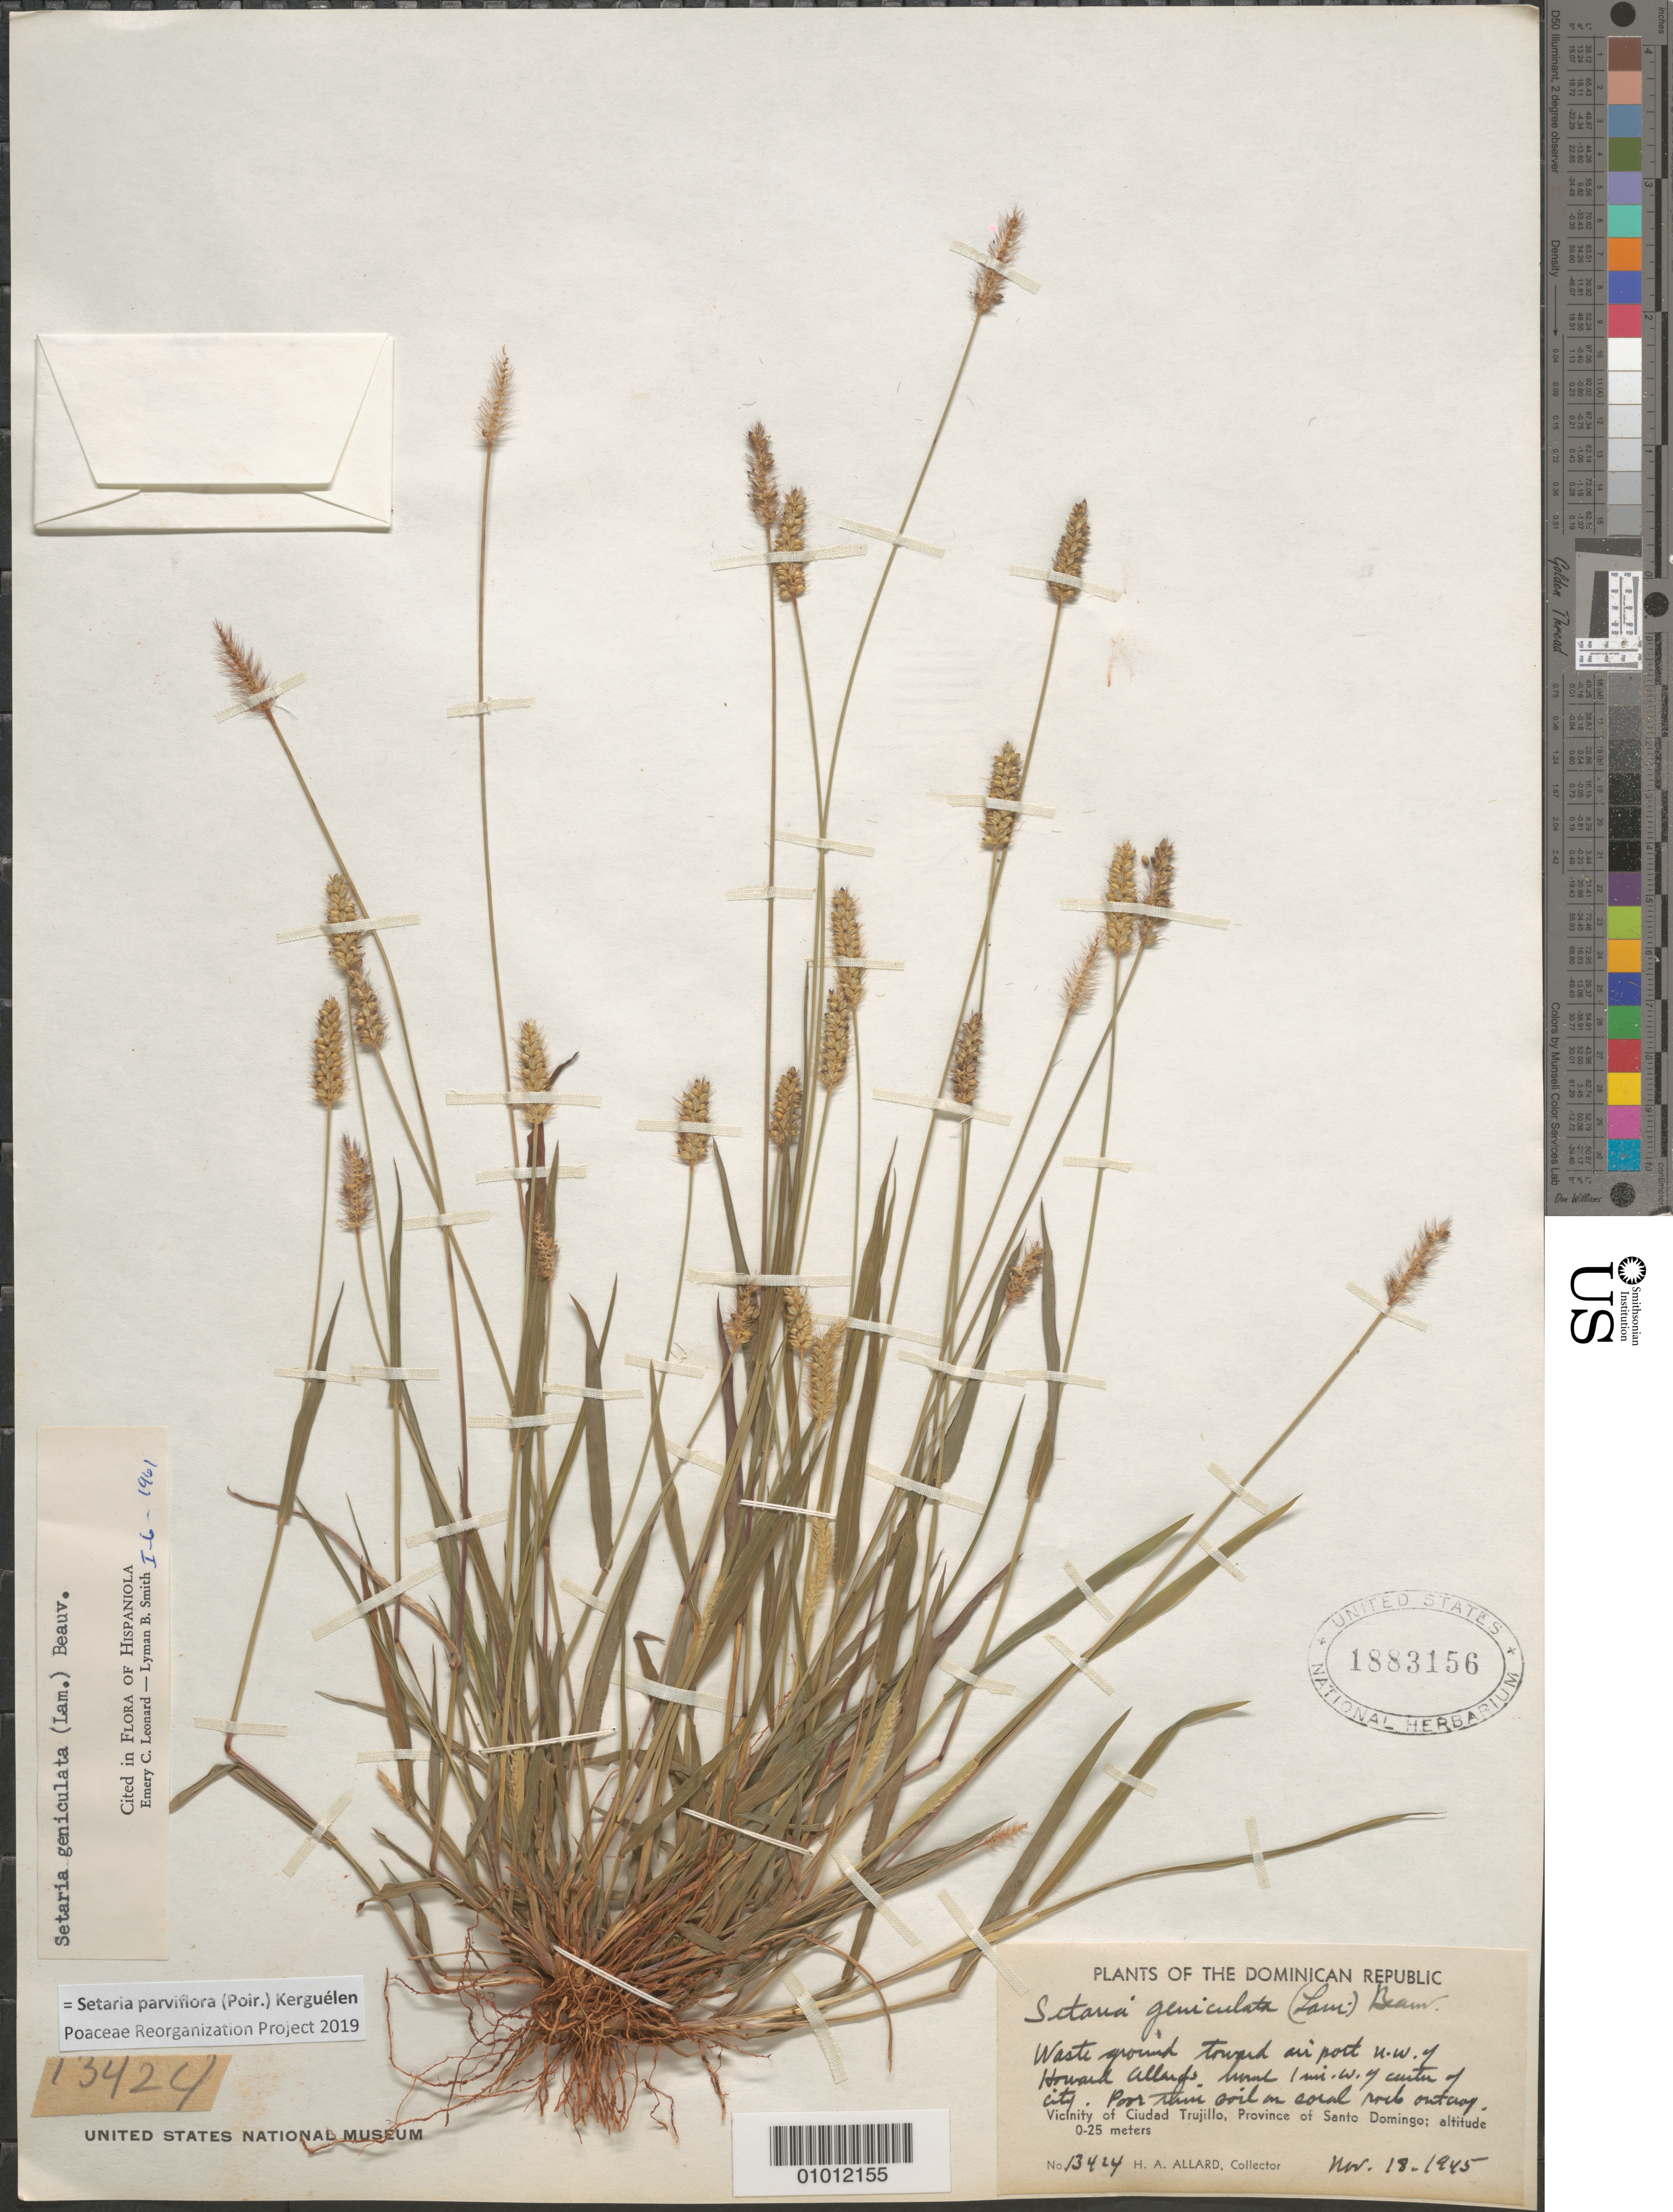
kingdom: Plantae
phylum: Tracheophyta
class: Liliopsida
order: Poales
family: Poaceae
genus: Setaria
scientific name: Setaria parviflora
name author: (Poir.) Kerguélen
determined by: Poaceae Reorganization Project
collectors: H. A. Allard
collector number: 13424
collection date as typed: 18 Nov 1945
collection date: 1945-11-18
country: Dominican Republic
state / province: La Vega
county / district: Santo Domingo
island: Hispaniola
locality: Vicinity of Ciudad Trujillo, Province of Santo Domingo, 1 mile W of center of city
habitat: waste ground near airport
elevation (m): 0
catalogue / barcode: US 1883156